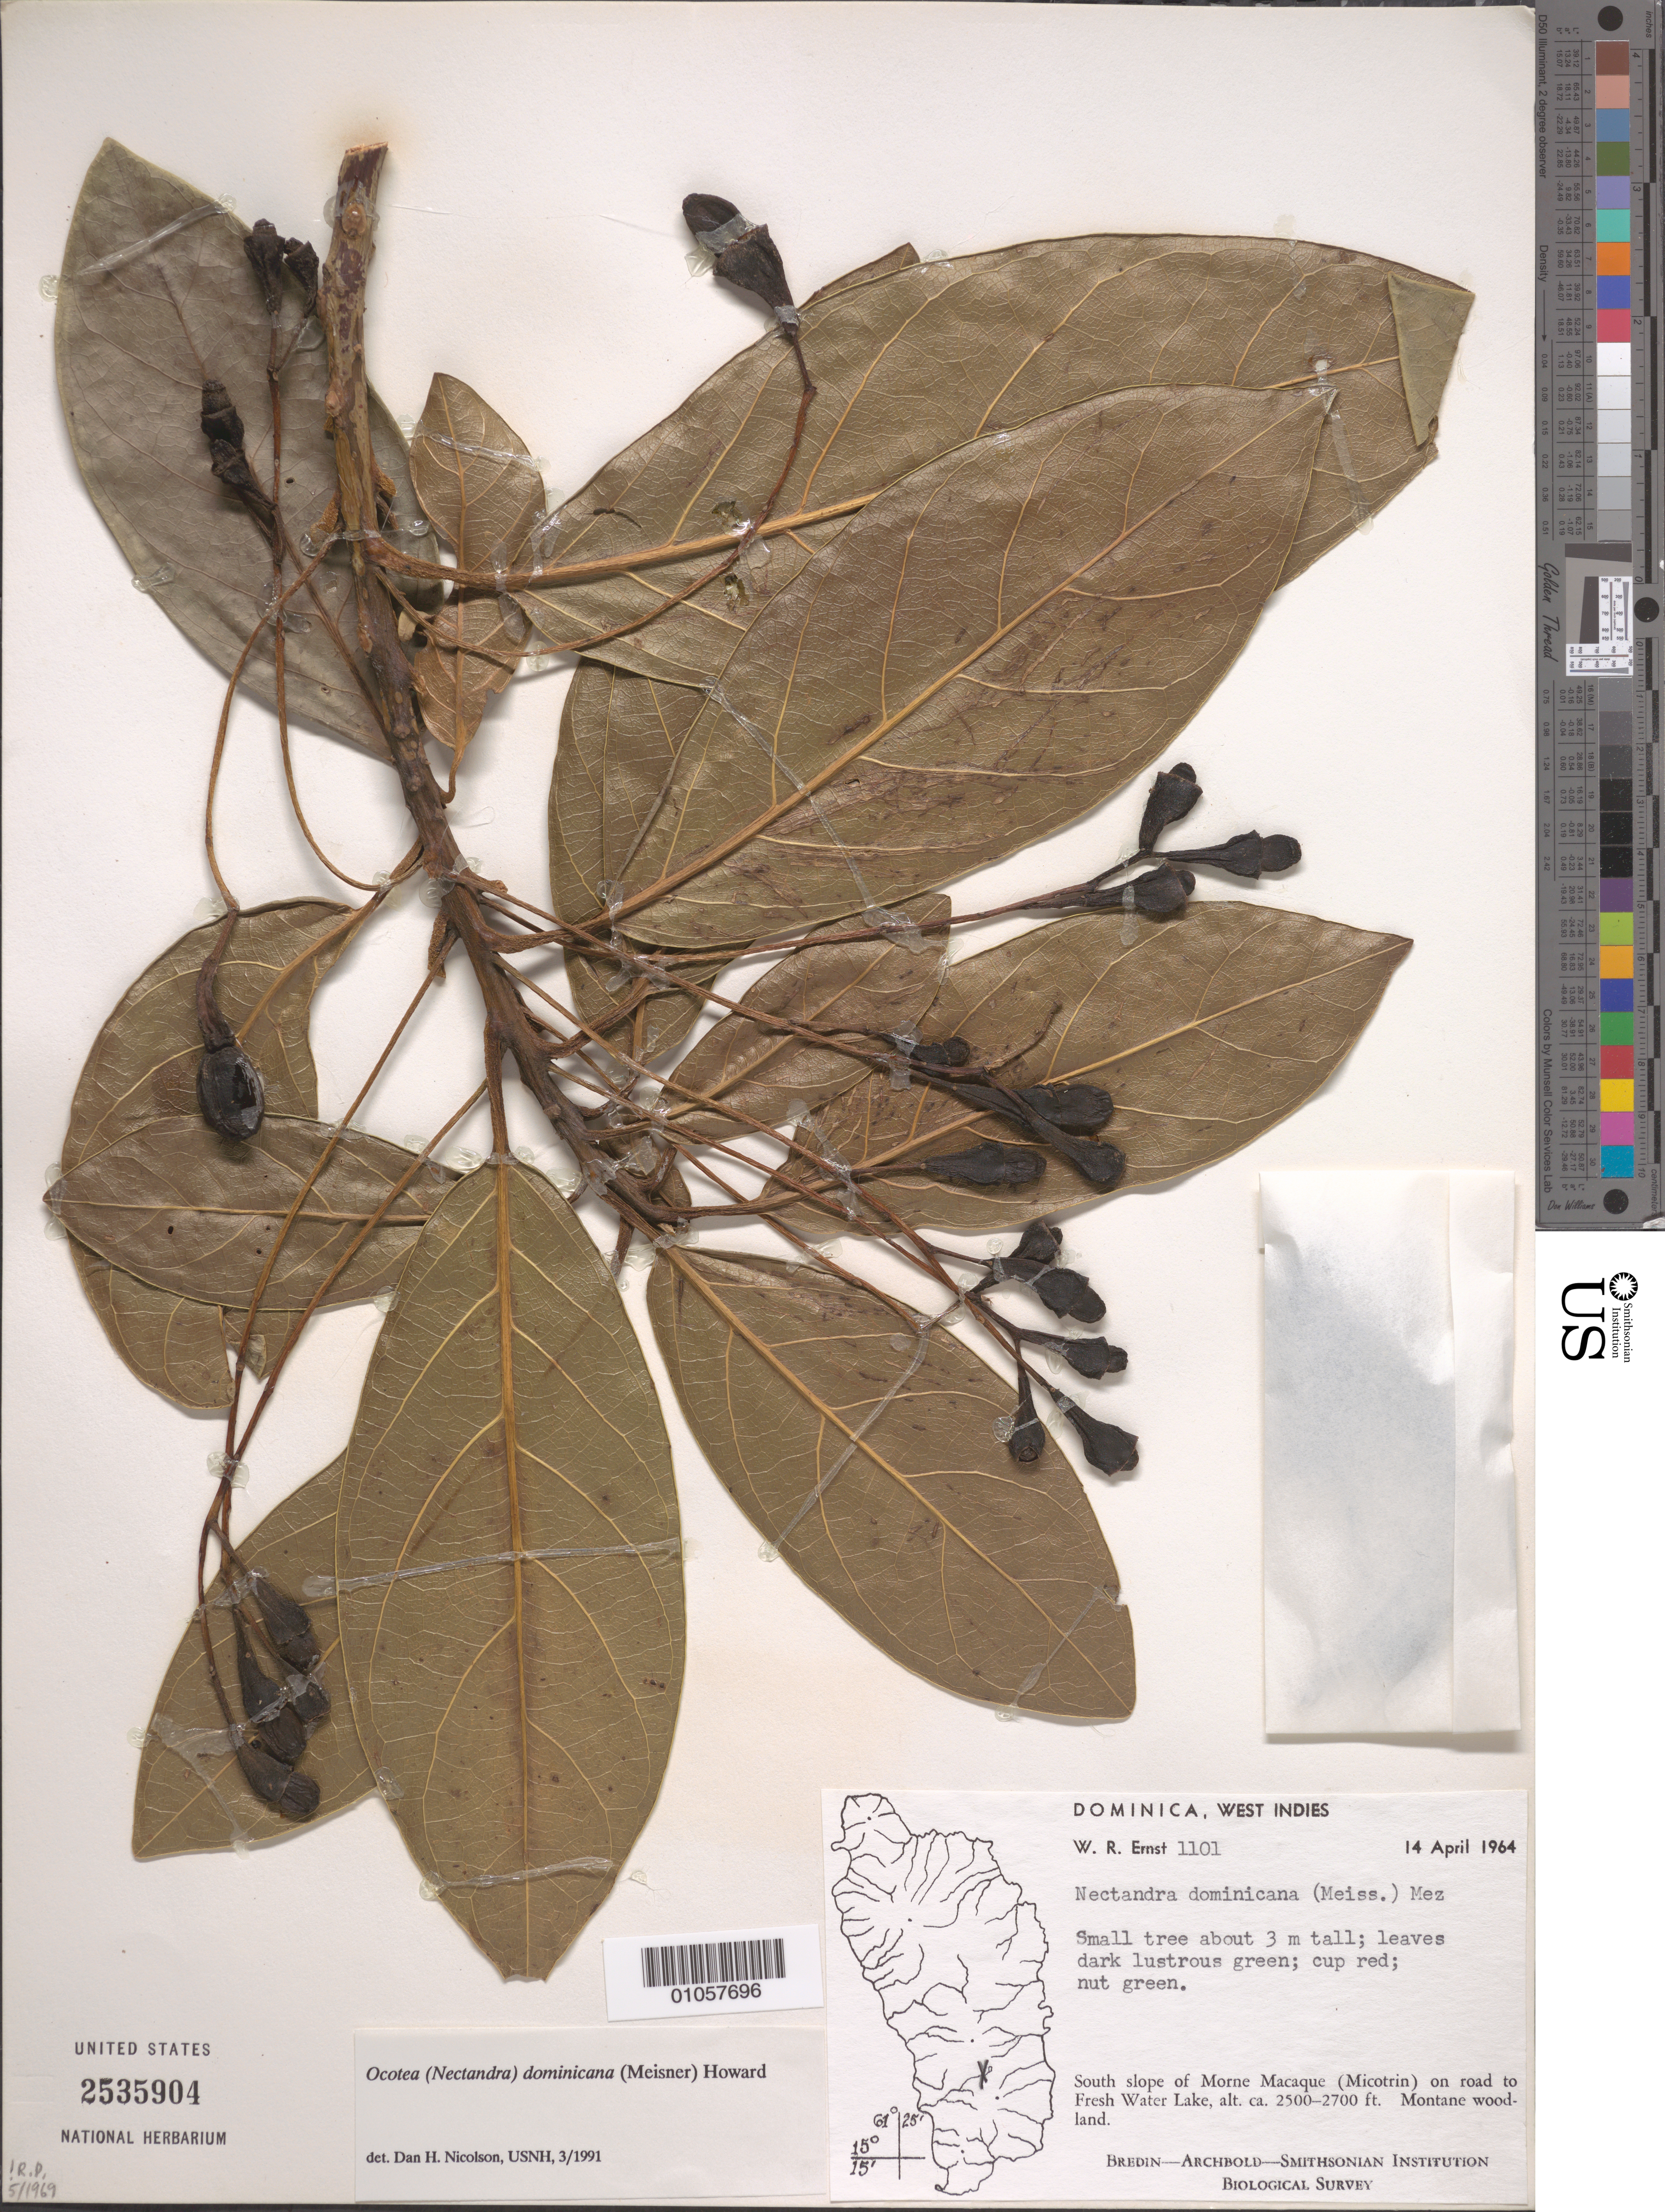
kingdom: Plantae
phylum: Tracheophyta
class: Magnoliopsida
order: Laurales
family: Lauraceae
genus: Ocotea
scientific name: Ocotea dominicana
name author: (Meisn.) R.A. Howard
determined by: Nicolson, Dan H.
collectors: W. R. Ernst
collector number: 1101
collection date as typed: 14 Apr 1964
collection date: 1964-04-14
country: Dominica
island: Dominica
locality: Morne Macaque (Micotrin), south slope, on road to Fresh Water lake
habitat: Montane woodland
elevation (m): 762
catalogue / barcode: US 2535904